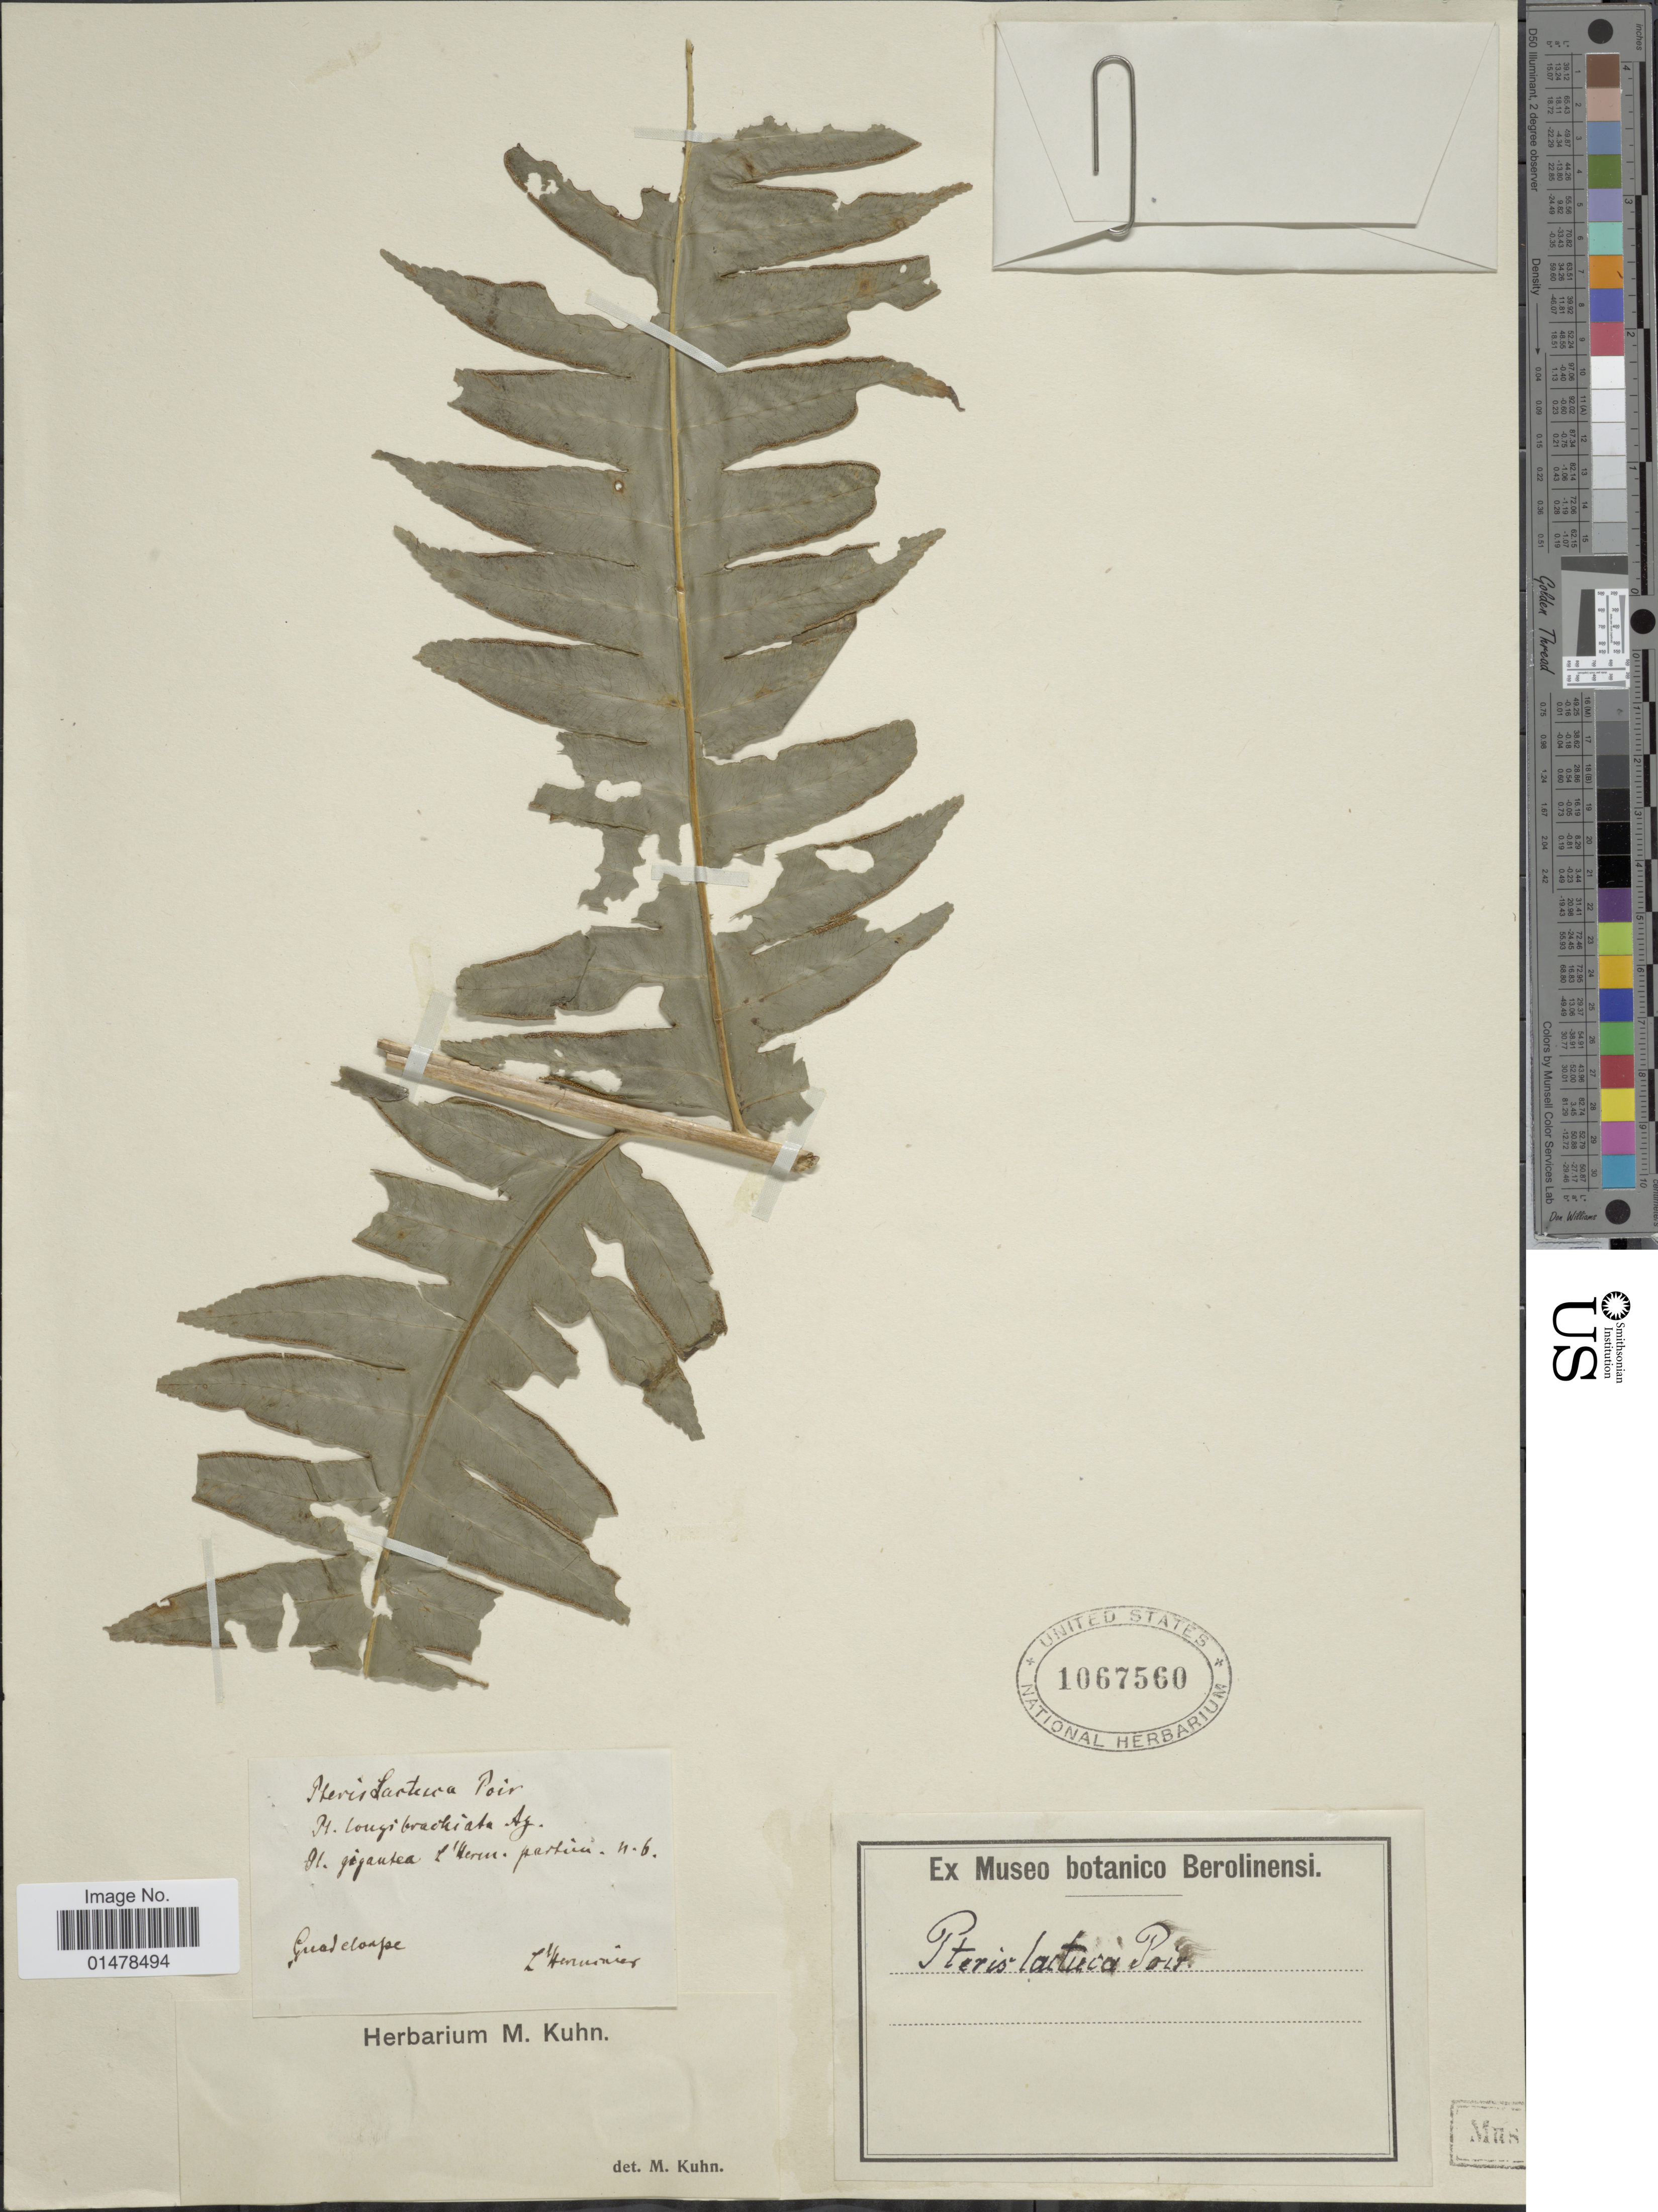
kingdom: Plantae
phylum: Tracheophyta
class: Polypodiopsida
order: Polypodiales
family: Pteridaceae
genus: Pteris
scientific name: Pteris arborea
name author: L.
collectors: -. L'Herminier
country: Guadeloupe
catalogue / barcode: US 1067560